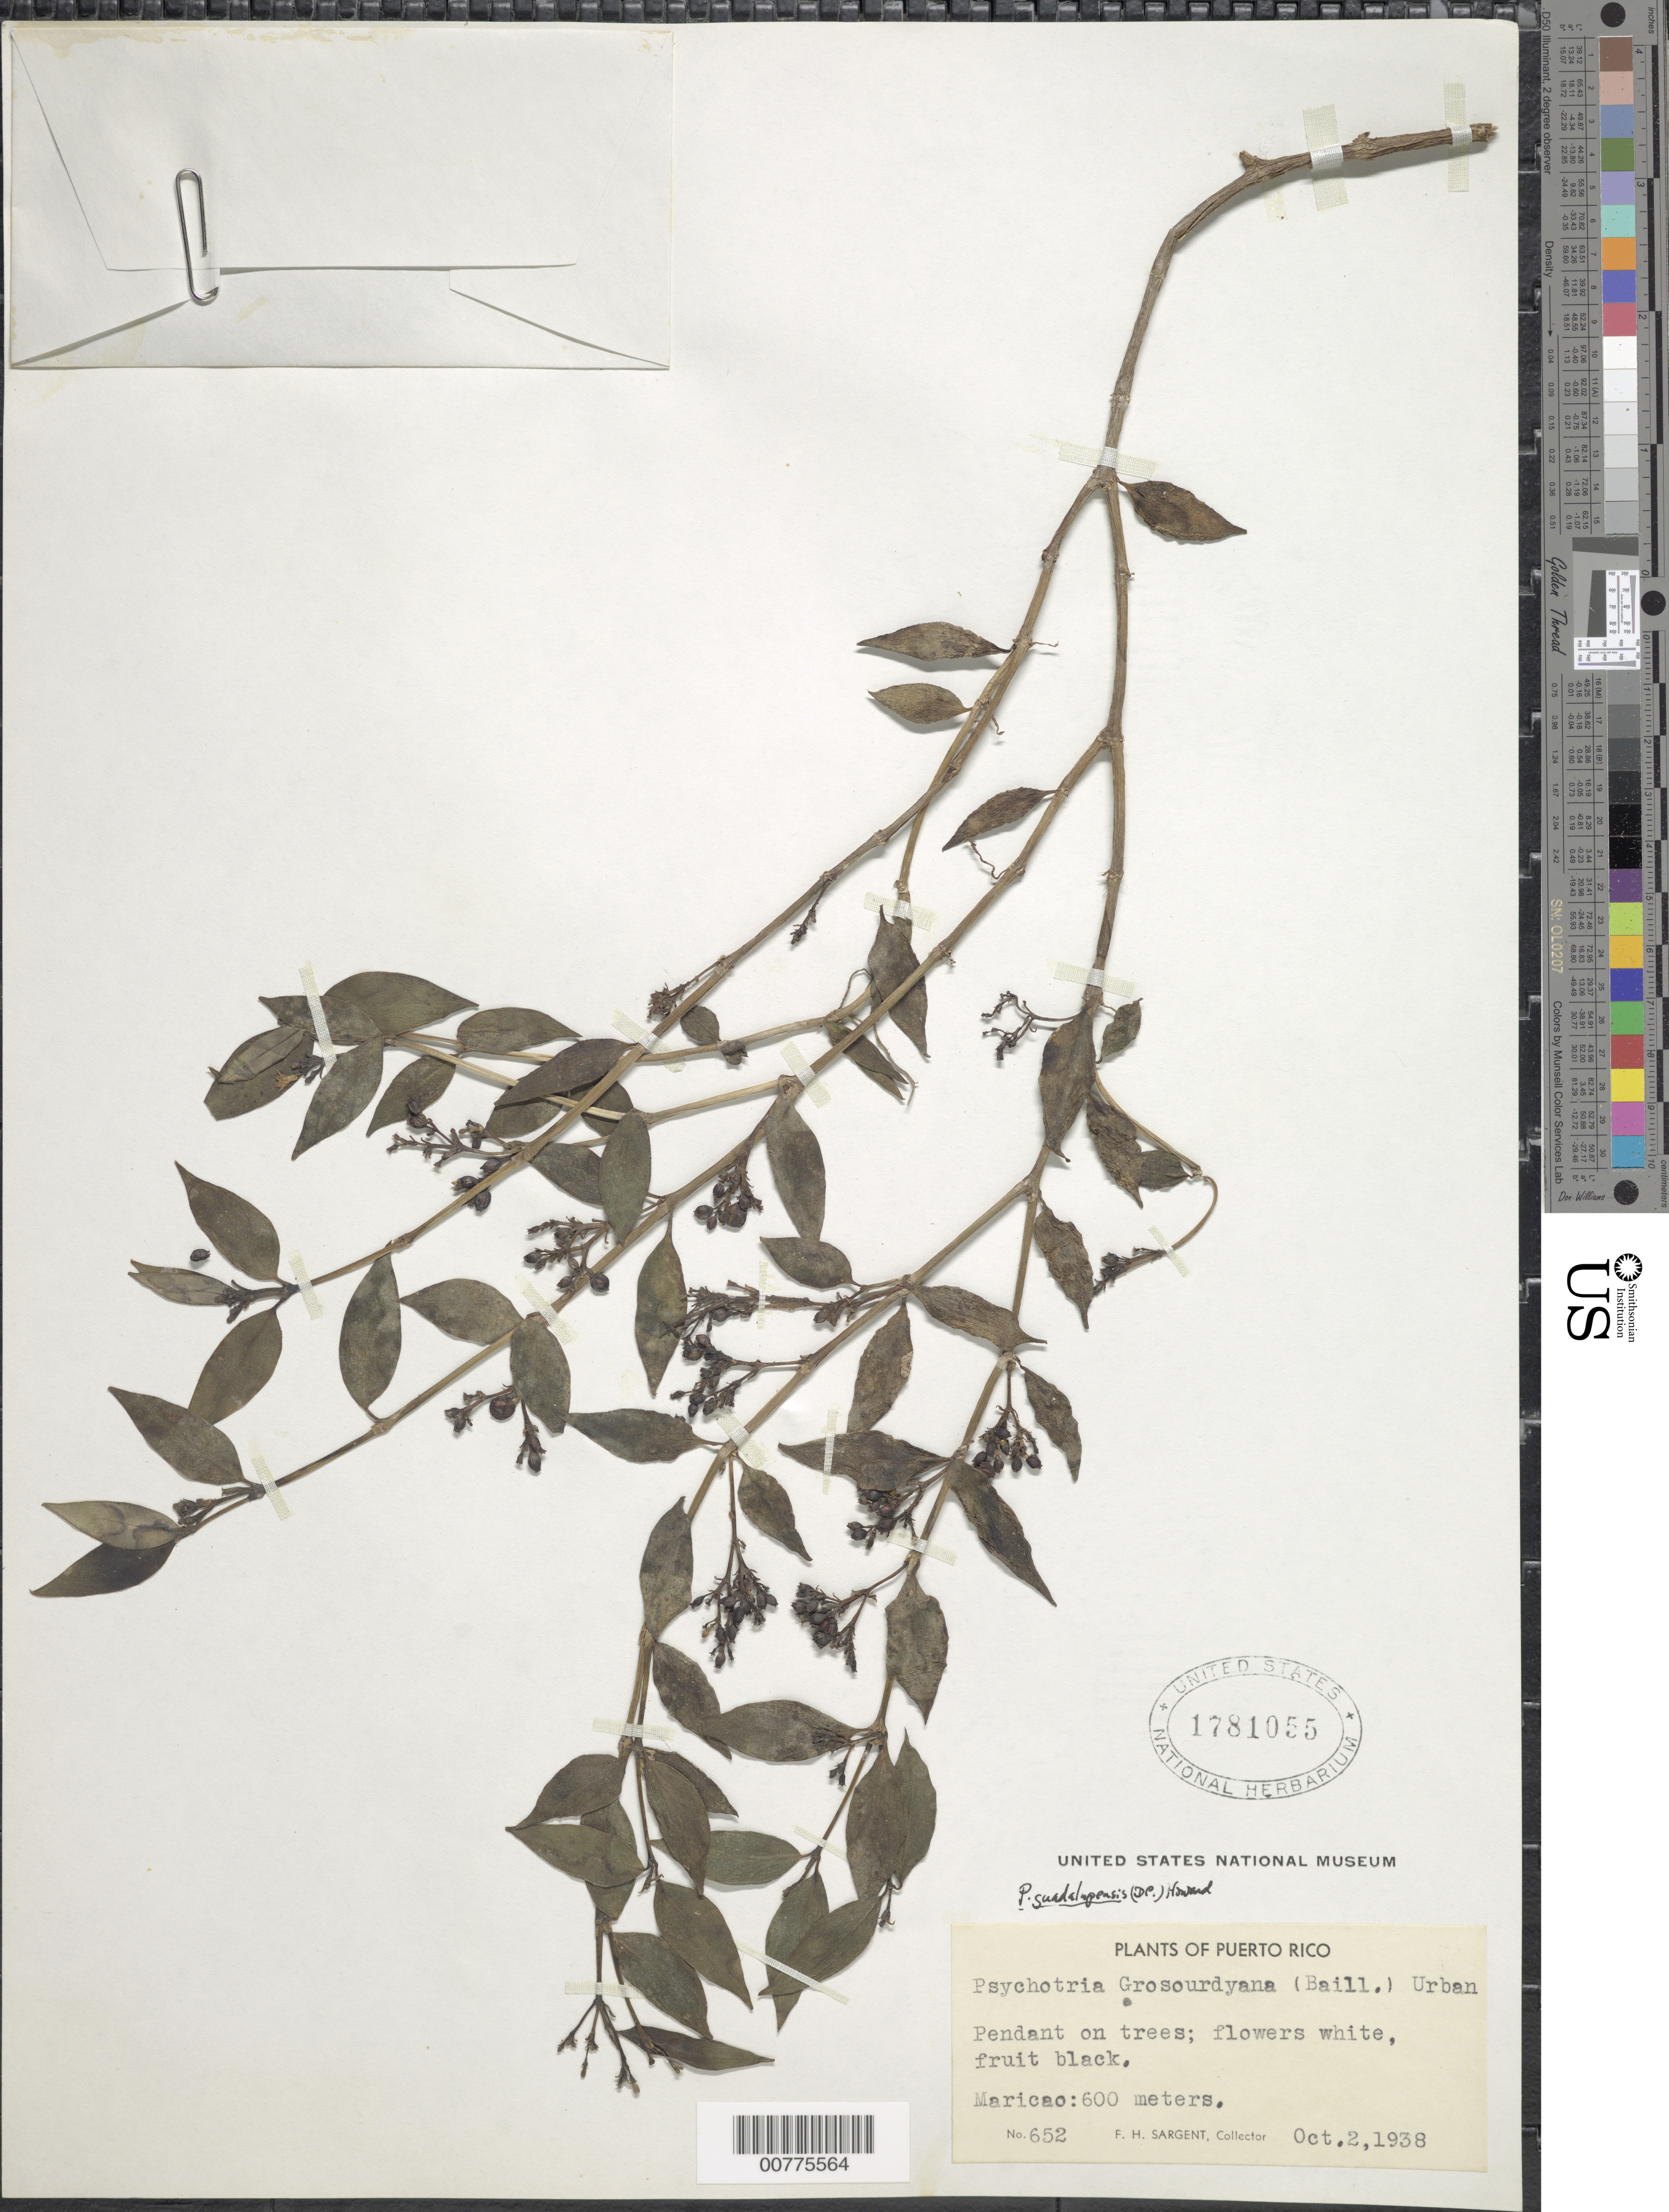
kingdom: Plantae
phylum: Tracheophyta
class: Magnoliopsida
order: Gentianales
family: Rubiaceae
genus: Notopleura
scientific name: Notopleura guadalupensis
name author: (DC.) C.M. Taylor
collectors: F. H. Sargent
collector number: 652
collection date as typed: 02 Oct 1938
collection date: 1938-10-02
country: Puerto Rico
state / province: Maricao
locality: Maricao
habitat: Pendant on trees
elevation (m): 600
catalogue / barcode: US 1781055